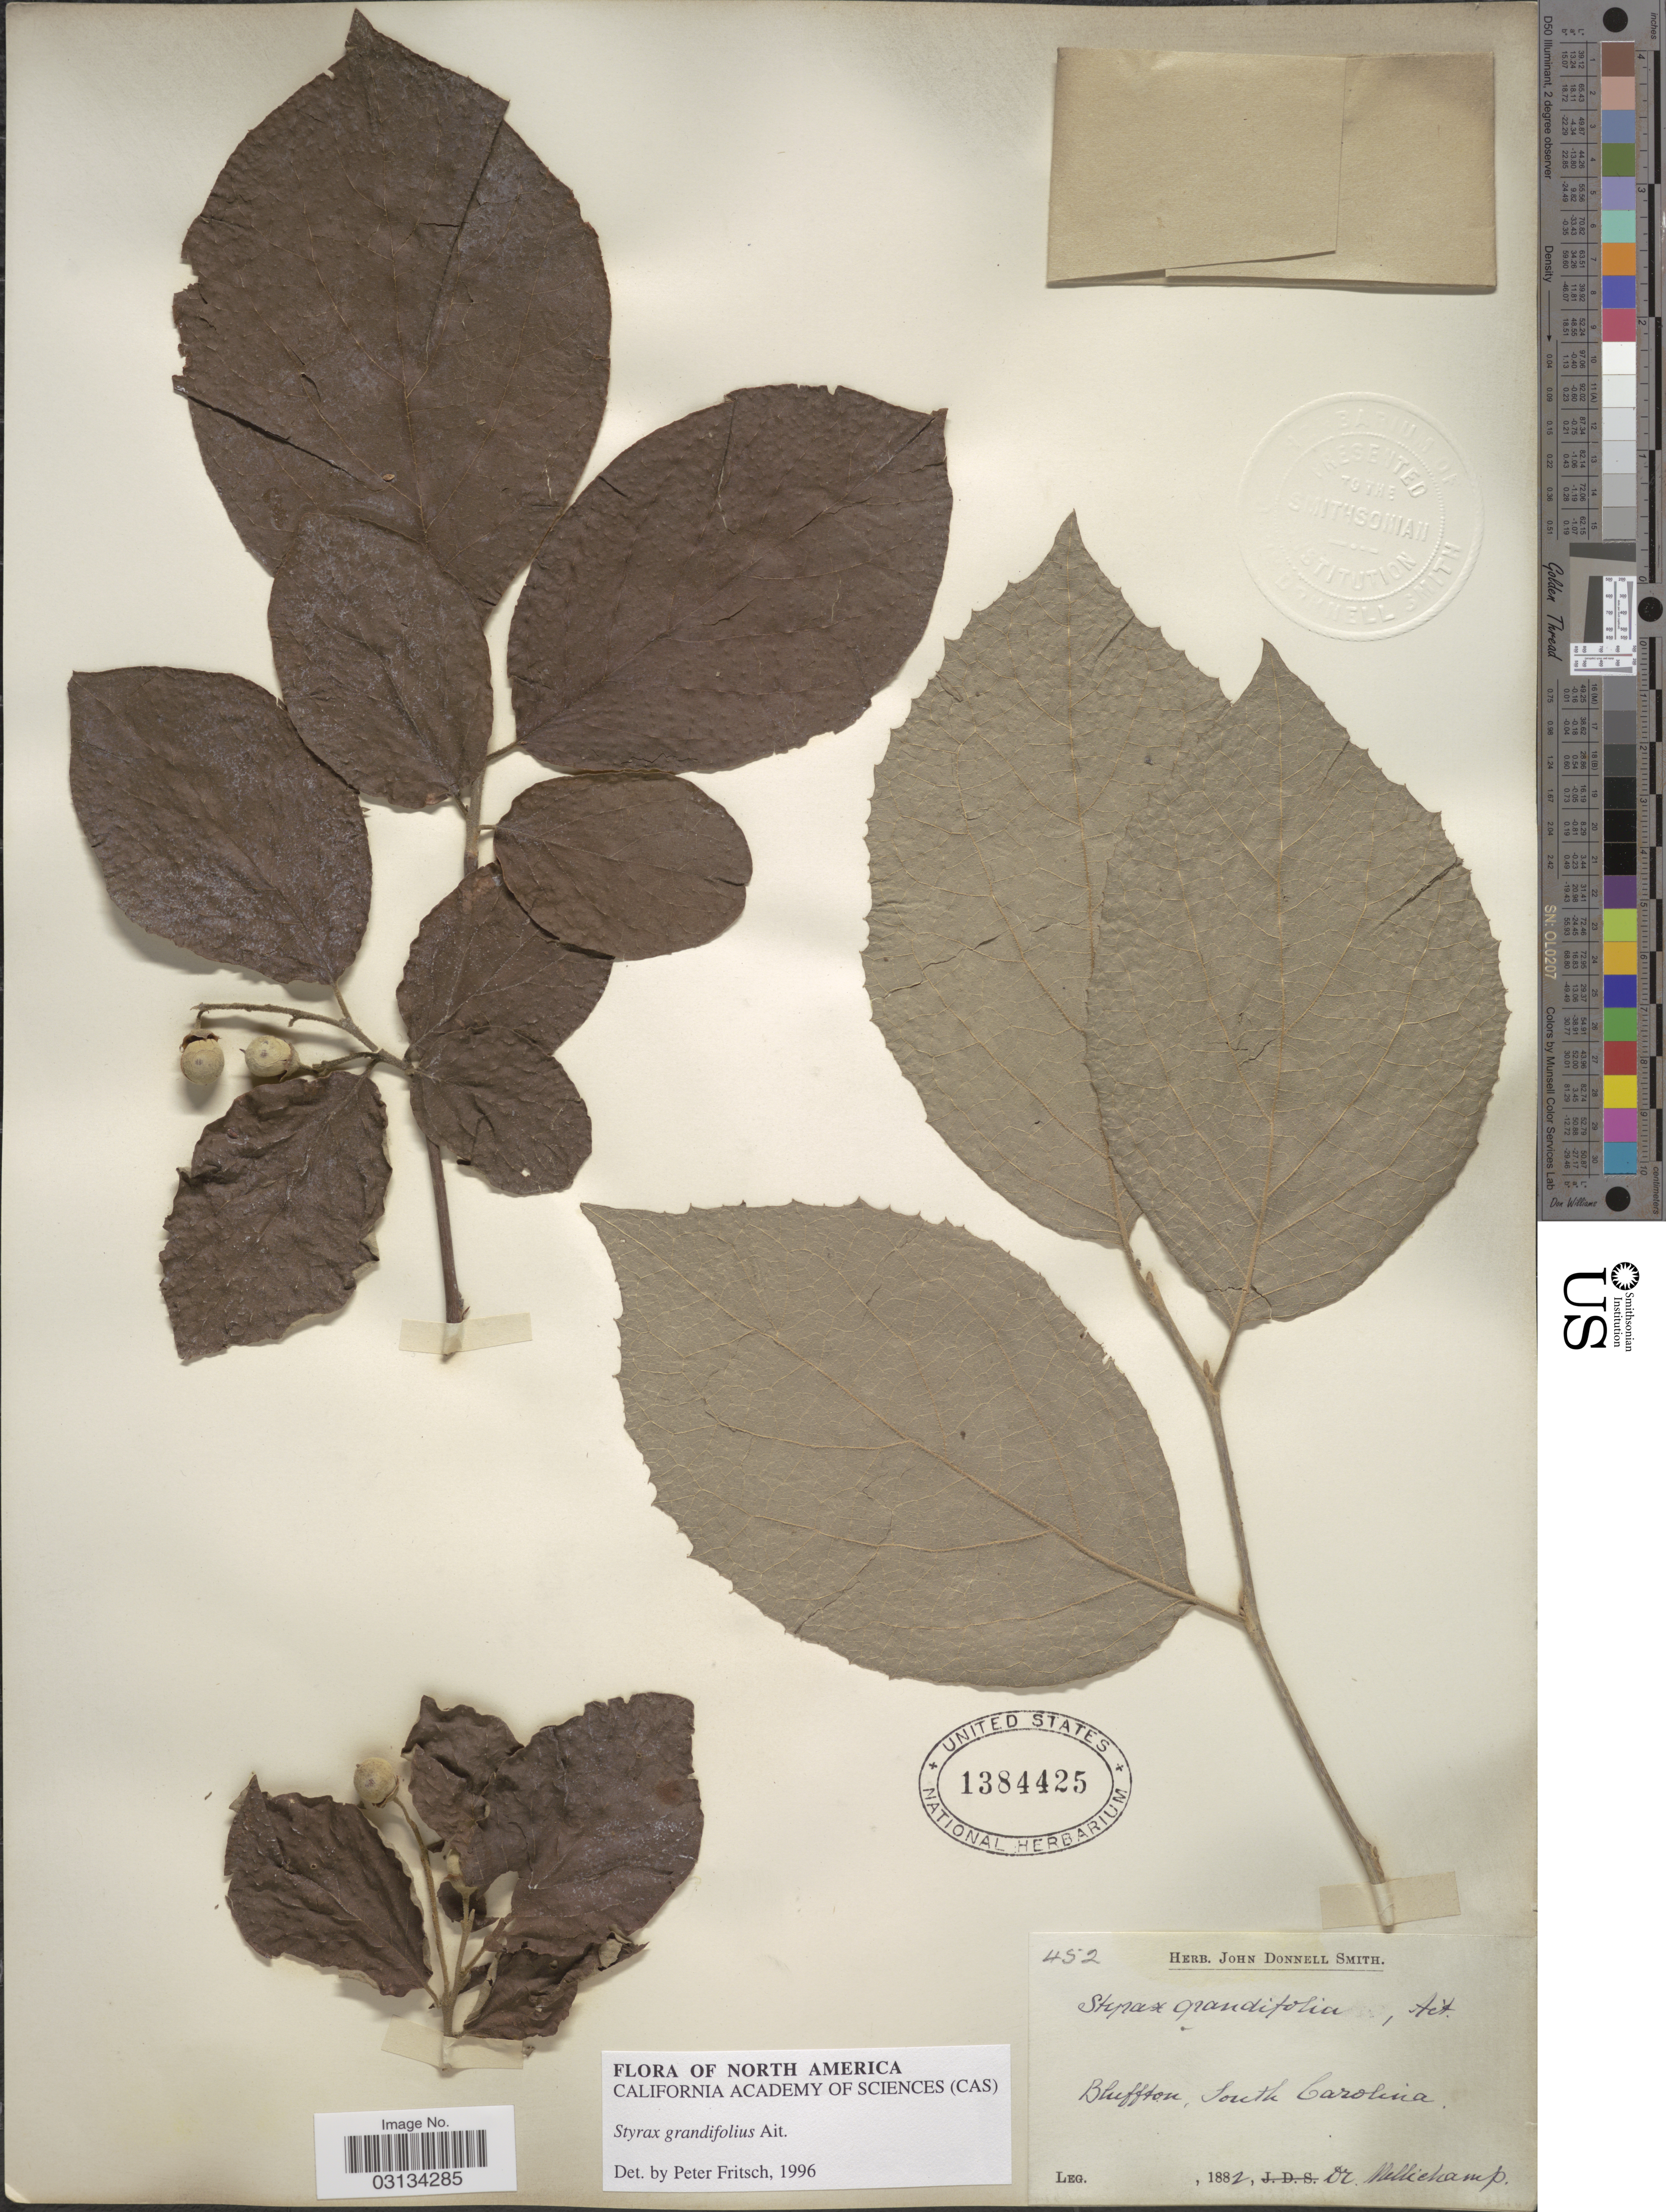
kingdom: Plantae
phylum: Tracheophyta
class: Magnoliopsida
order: Ericales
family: Styracaceae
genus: Styrax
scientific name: Styrax grandifolius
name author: Aiton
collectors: -. Mellichamp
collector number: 452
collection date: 1882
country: United States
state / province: South Carolina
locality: Bluffton.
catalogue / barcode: US 1384425